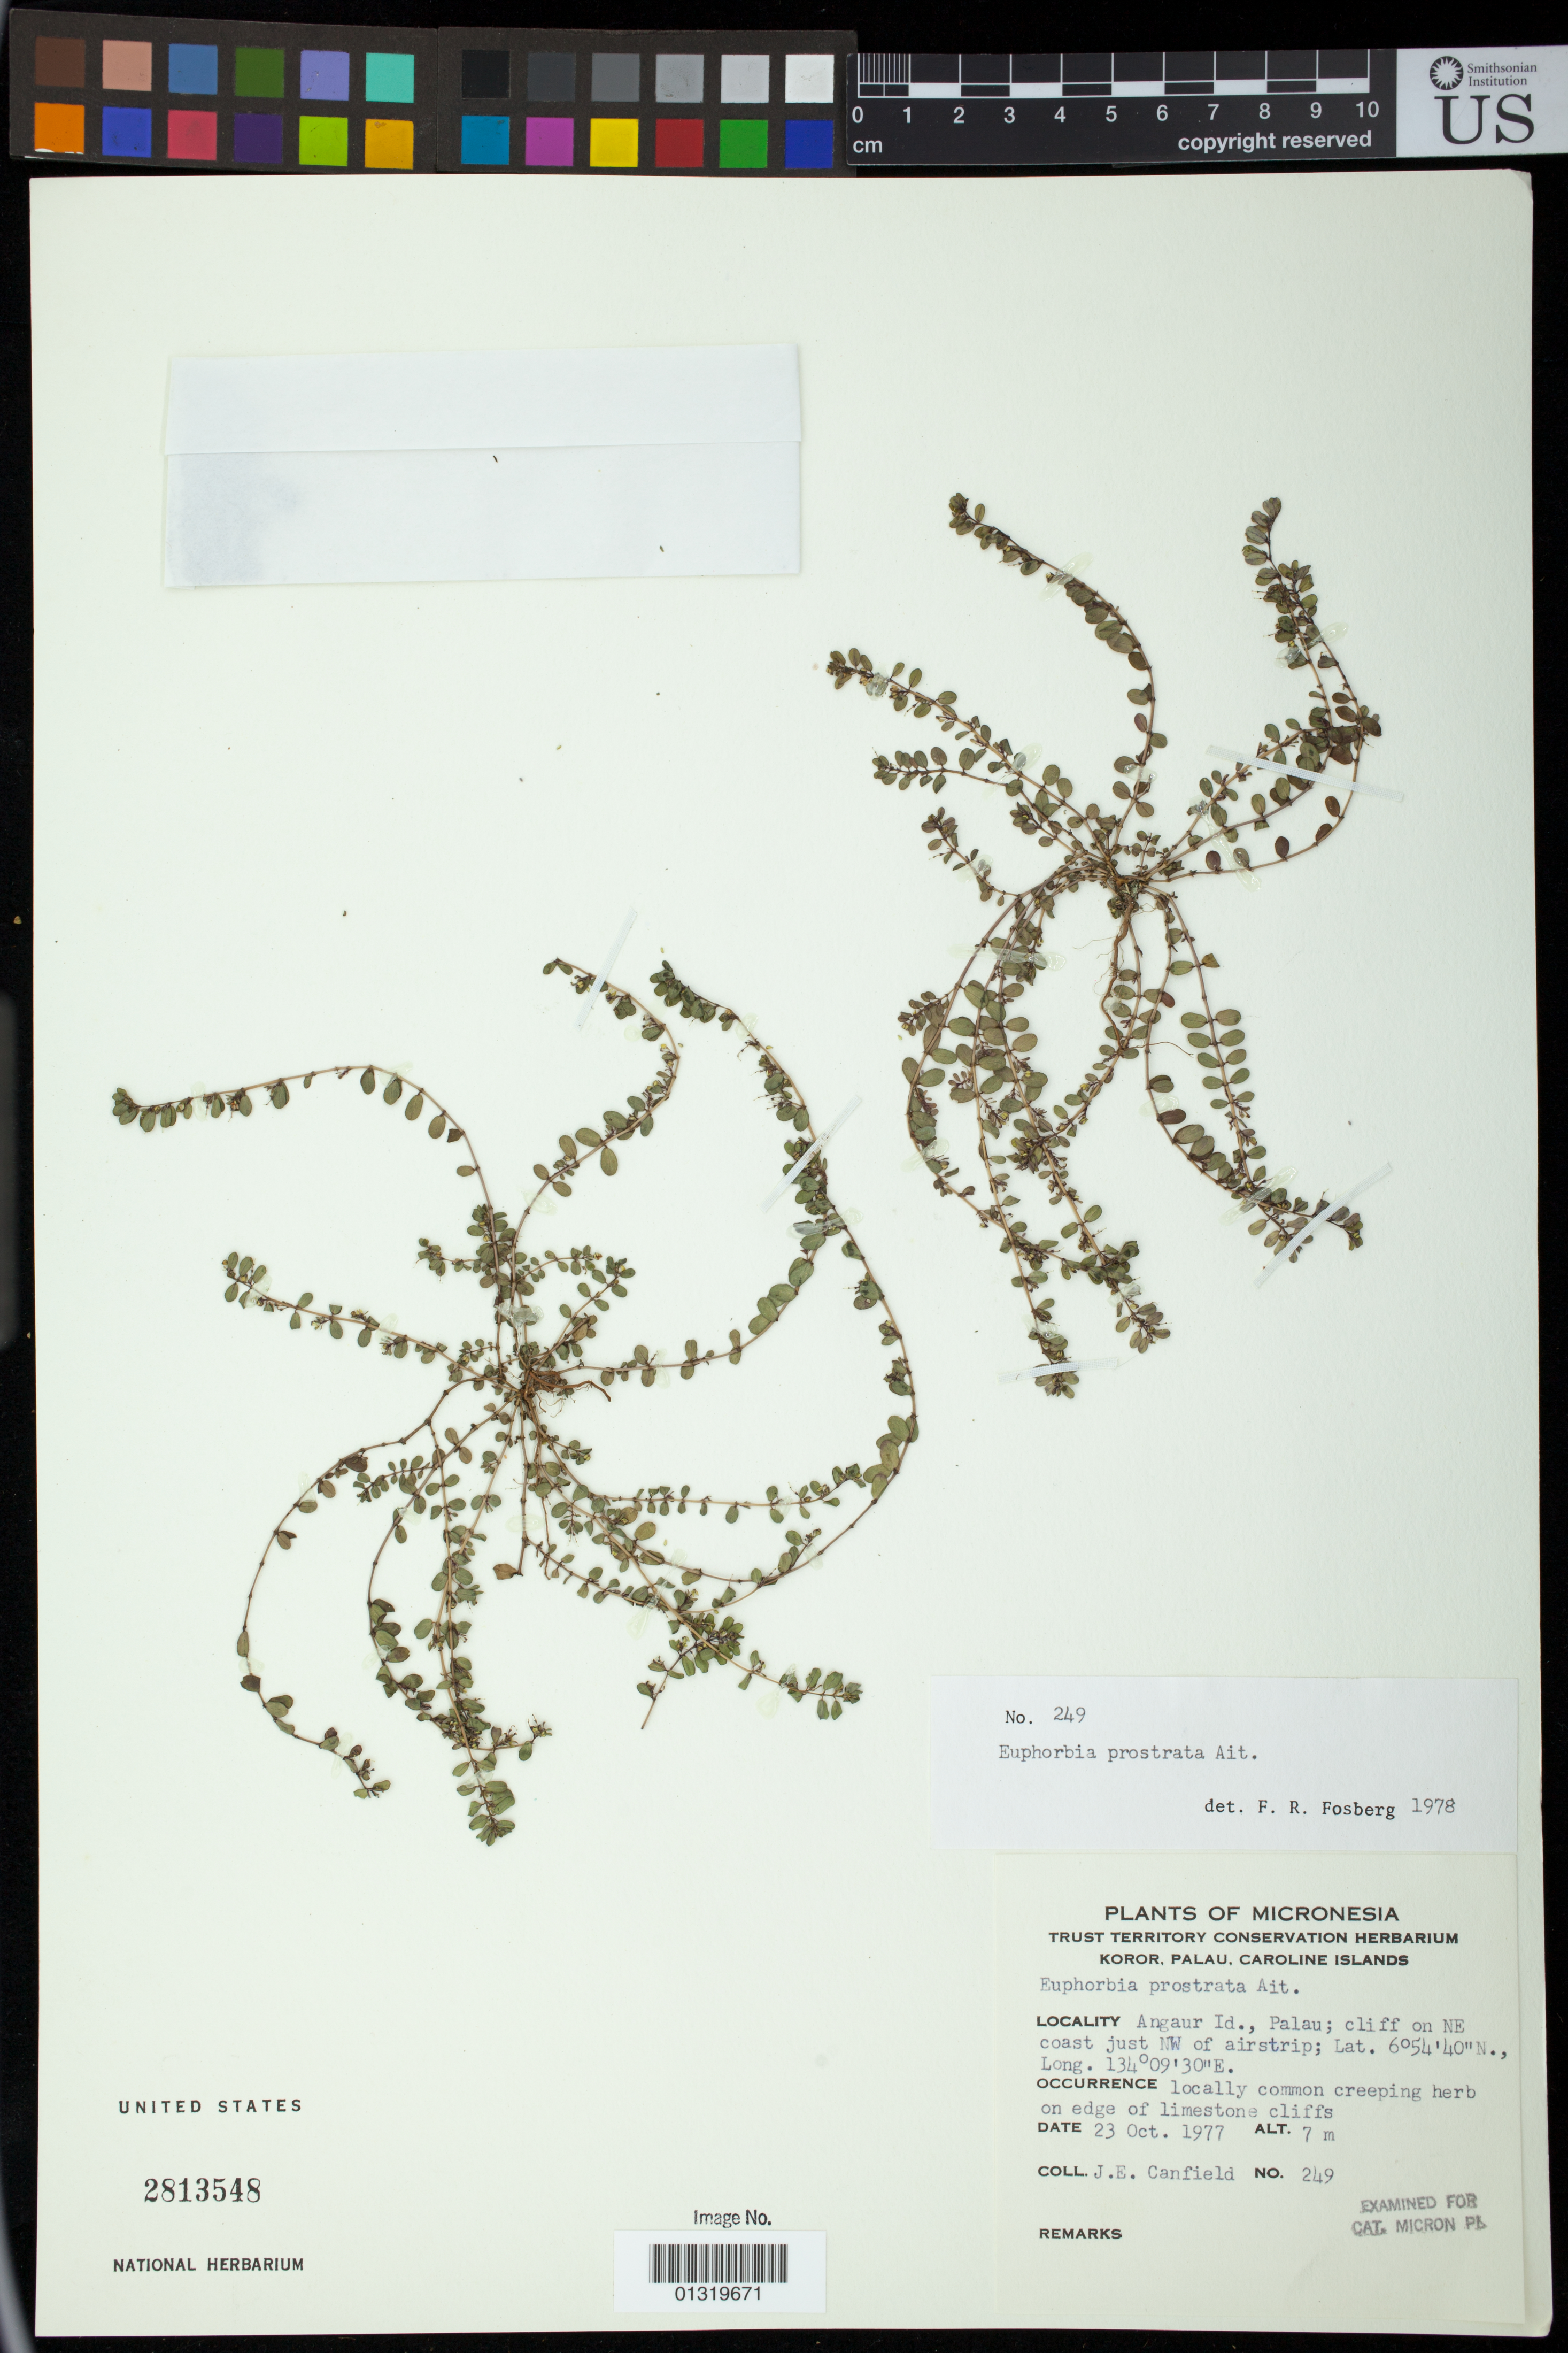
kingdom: Plantae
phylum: Tracheophyta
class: Magnoliopsida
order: Malpighiales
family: Euphorbiaceae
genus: Euphorbia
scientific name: Euphorbia prostrata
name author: Aiton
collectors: J. E. Canfield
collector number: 249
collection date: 1977-10-23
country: Palau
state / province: Angaur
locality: Angaur Id., cliff on NE coast just NW of airstrip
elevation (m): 2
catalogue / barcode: US 2813548